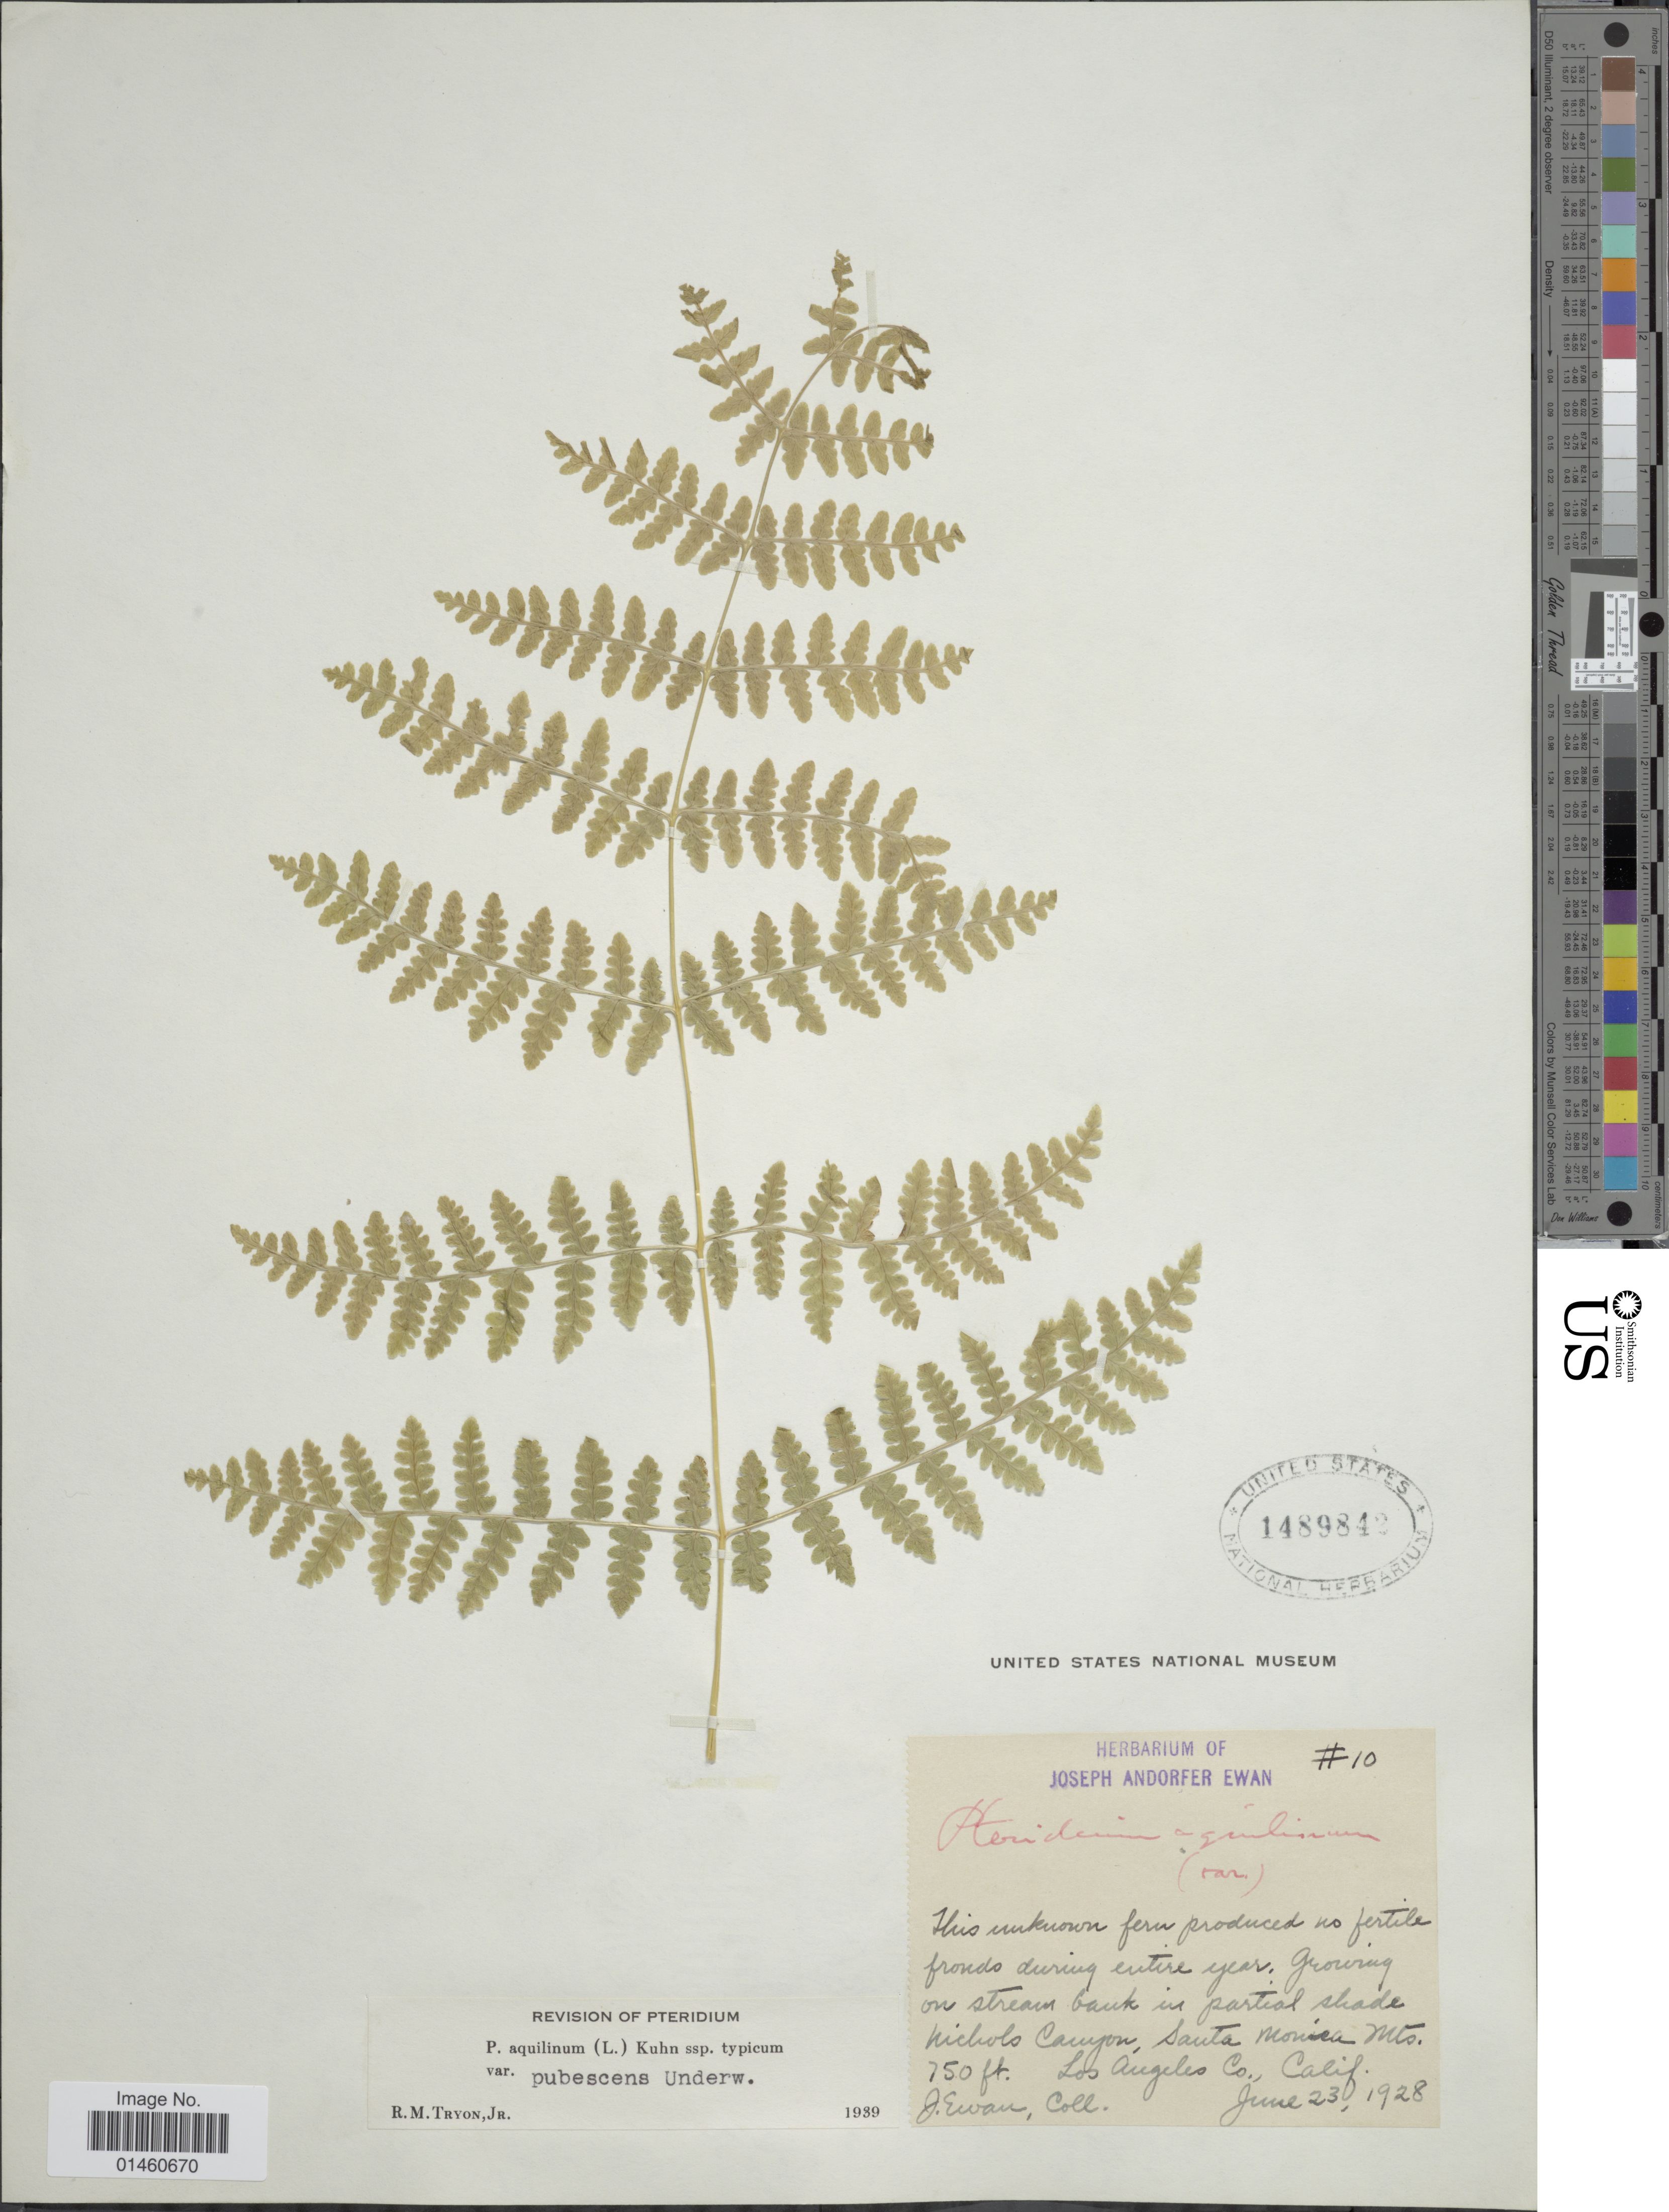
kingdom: Plantae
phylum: Tracheophyta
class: Polypodiopsida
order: Polypodiales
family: Dennstaedtiaceae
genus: Pteridium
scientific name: Pteridium pubescens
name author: (Underw.) Christenh.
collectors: J. A. Ewan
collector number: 10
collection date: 1928-06-23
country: United States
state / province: California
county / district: Los Angeles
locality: Nichols Canyon, Santa Monica Mts., Los Angeles Co.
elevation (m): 229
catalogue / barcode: US 1489842